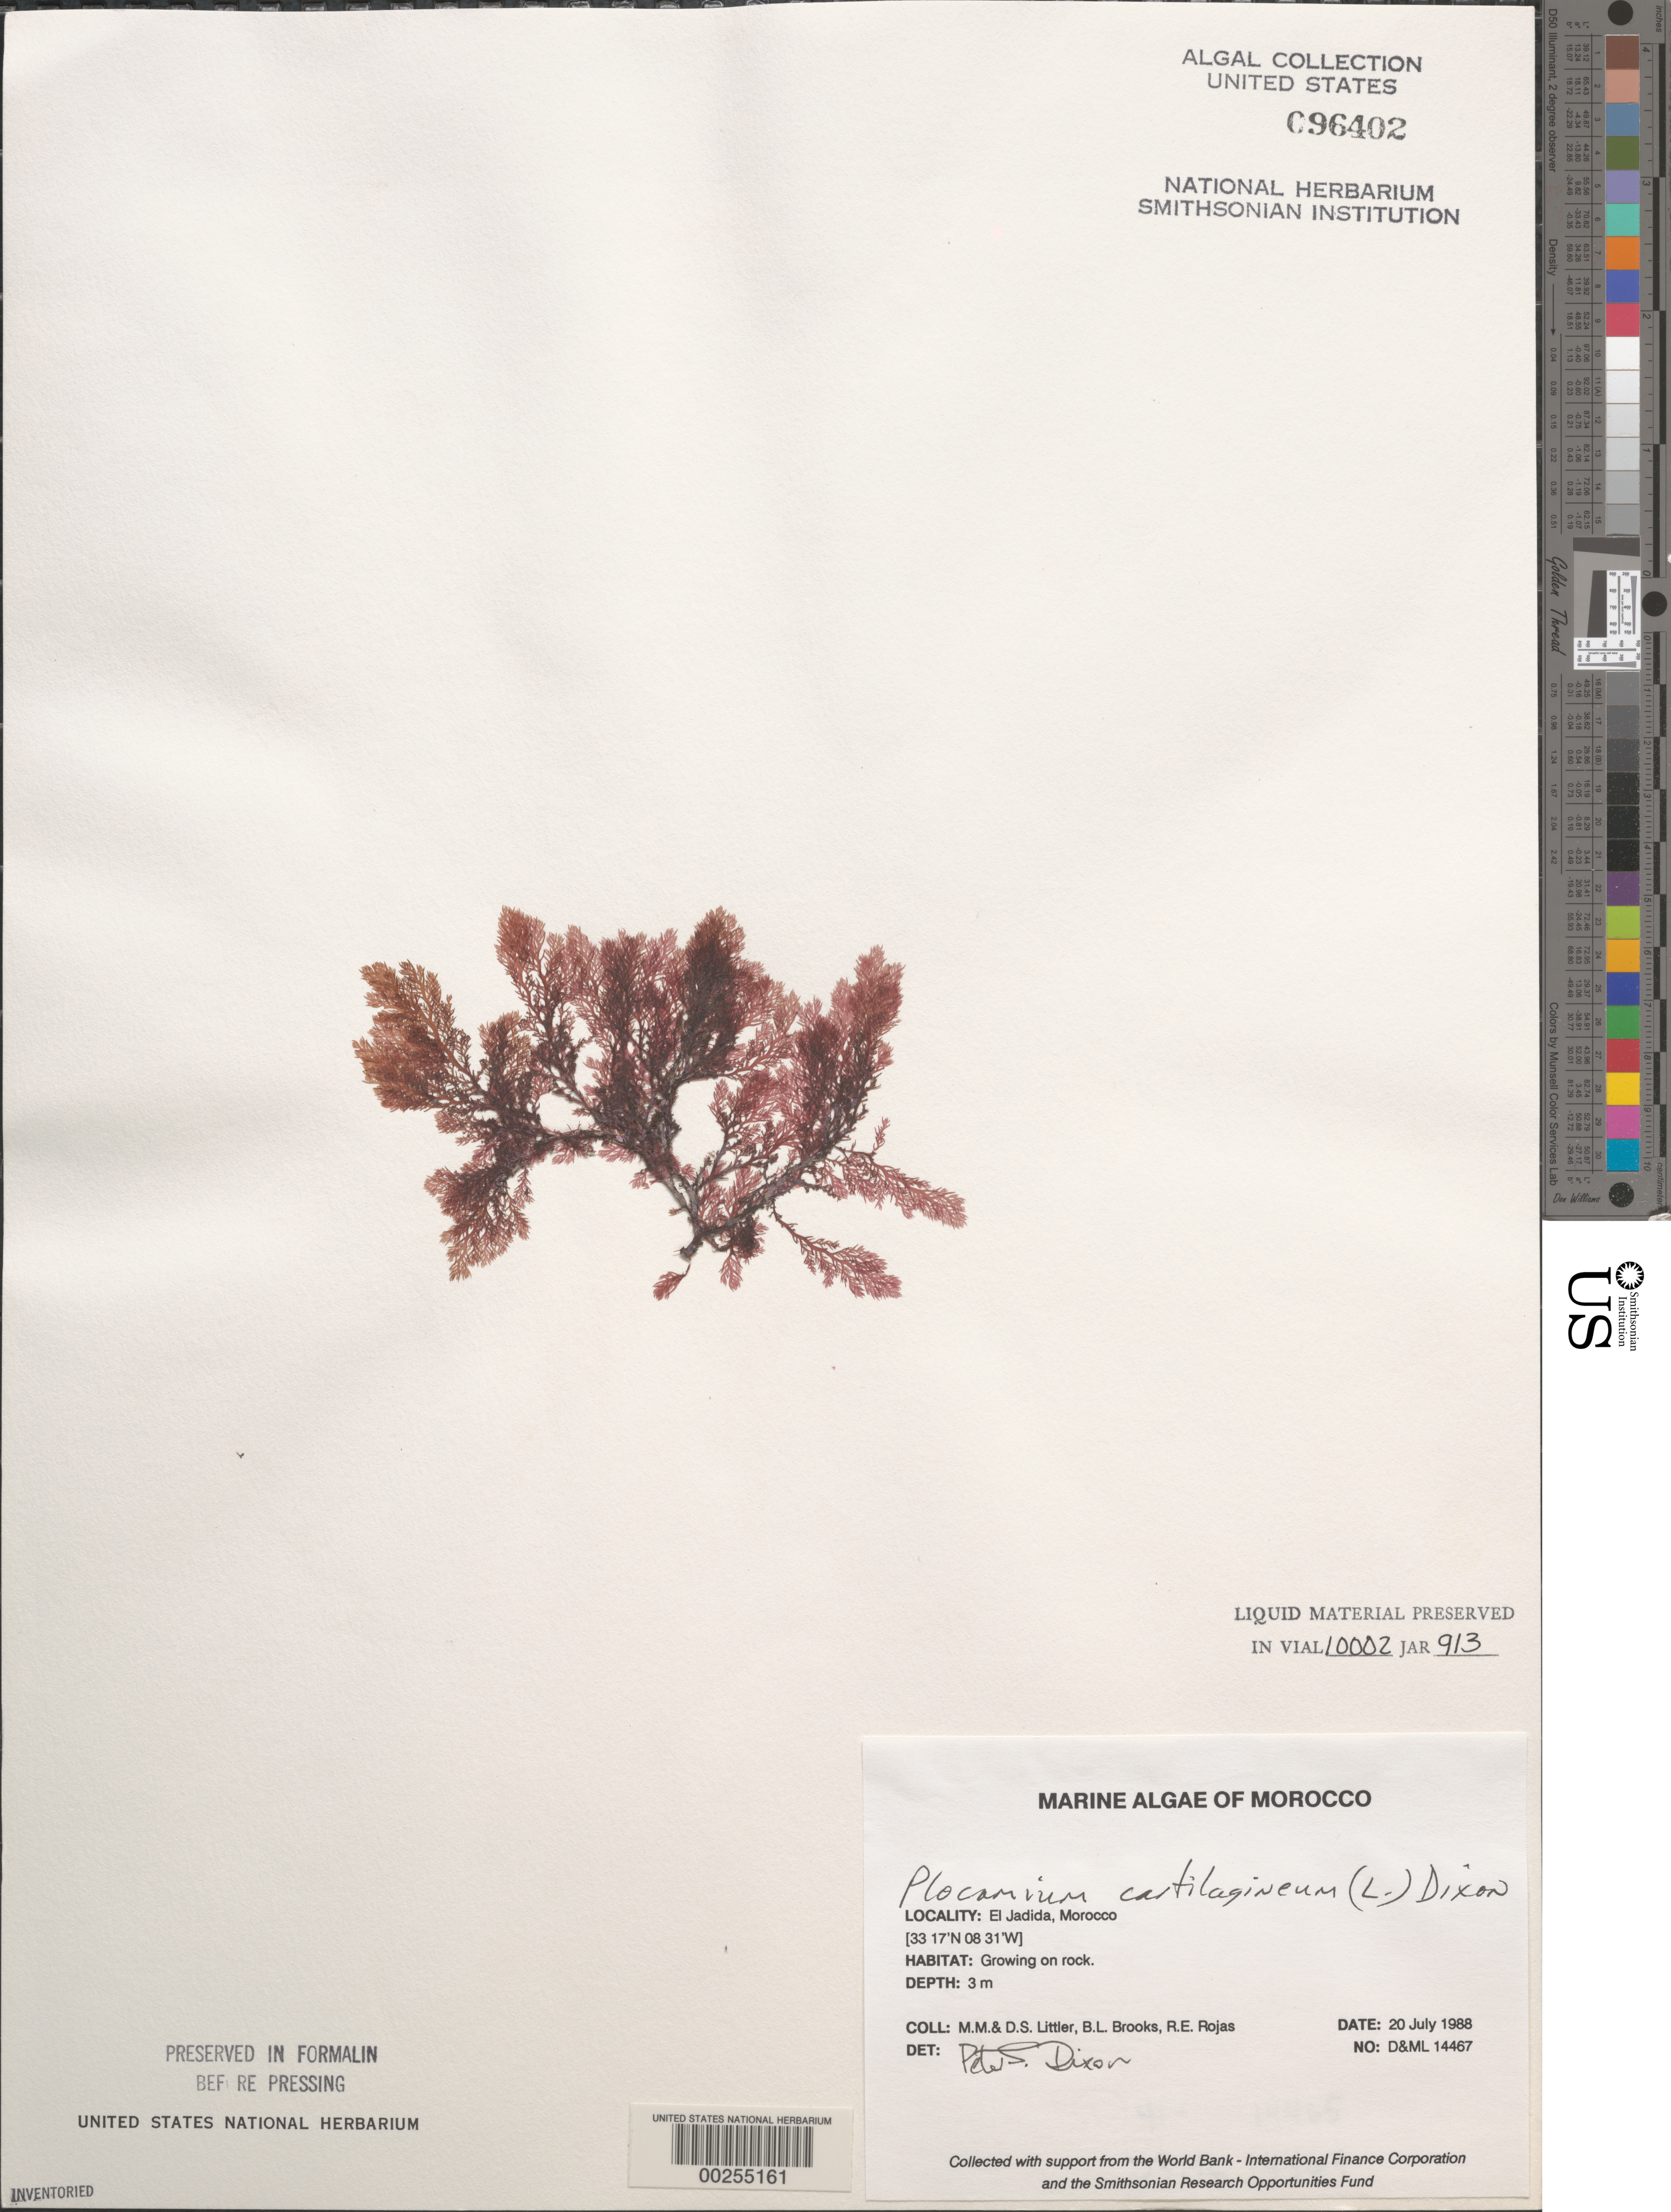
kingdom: Plantae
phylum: Rhodophyta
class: Florideophyceae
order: Plocamiales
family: Plocamiaceae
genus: Plocamium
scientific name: Plocamium cartilagineum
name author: (L.) P.S. Dixon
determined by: Dixon, P. S.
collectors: M. M. Littler, D. S. Littler, B. Brooks & R. Rojas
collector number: D&ML 14467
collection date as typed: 20 Jul 1988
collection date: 1988-07-20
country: Morocco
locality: El Jadida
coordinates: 33 17'N, 08 31'W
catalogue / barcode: US 96402